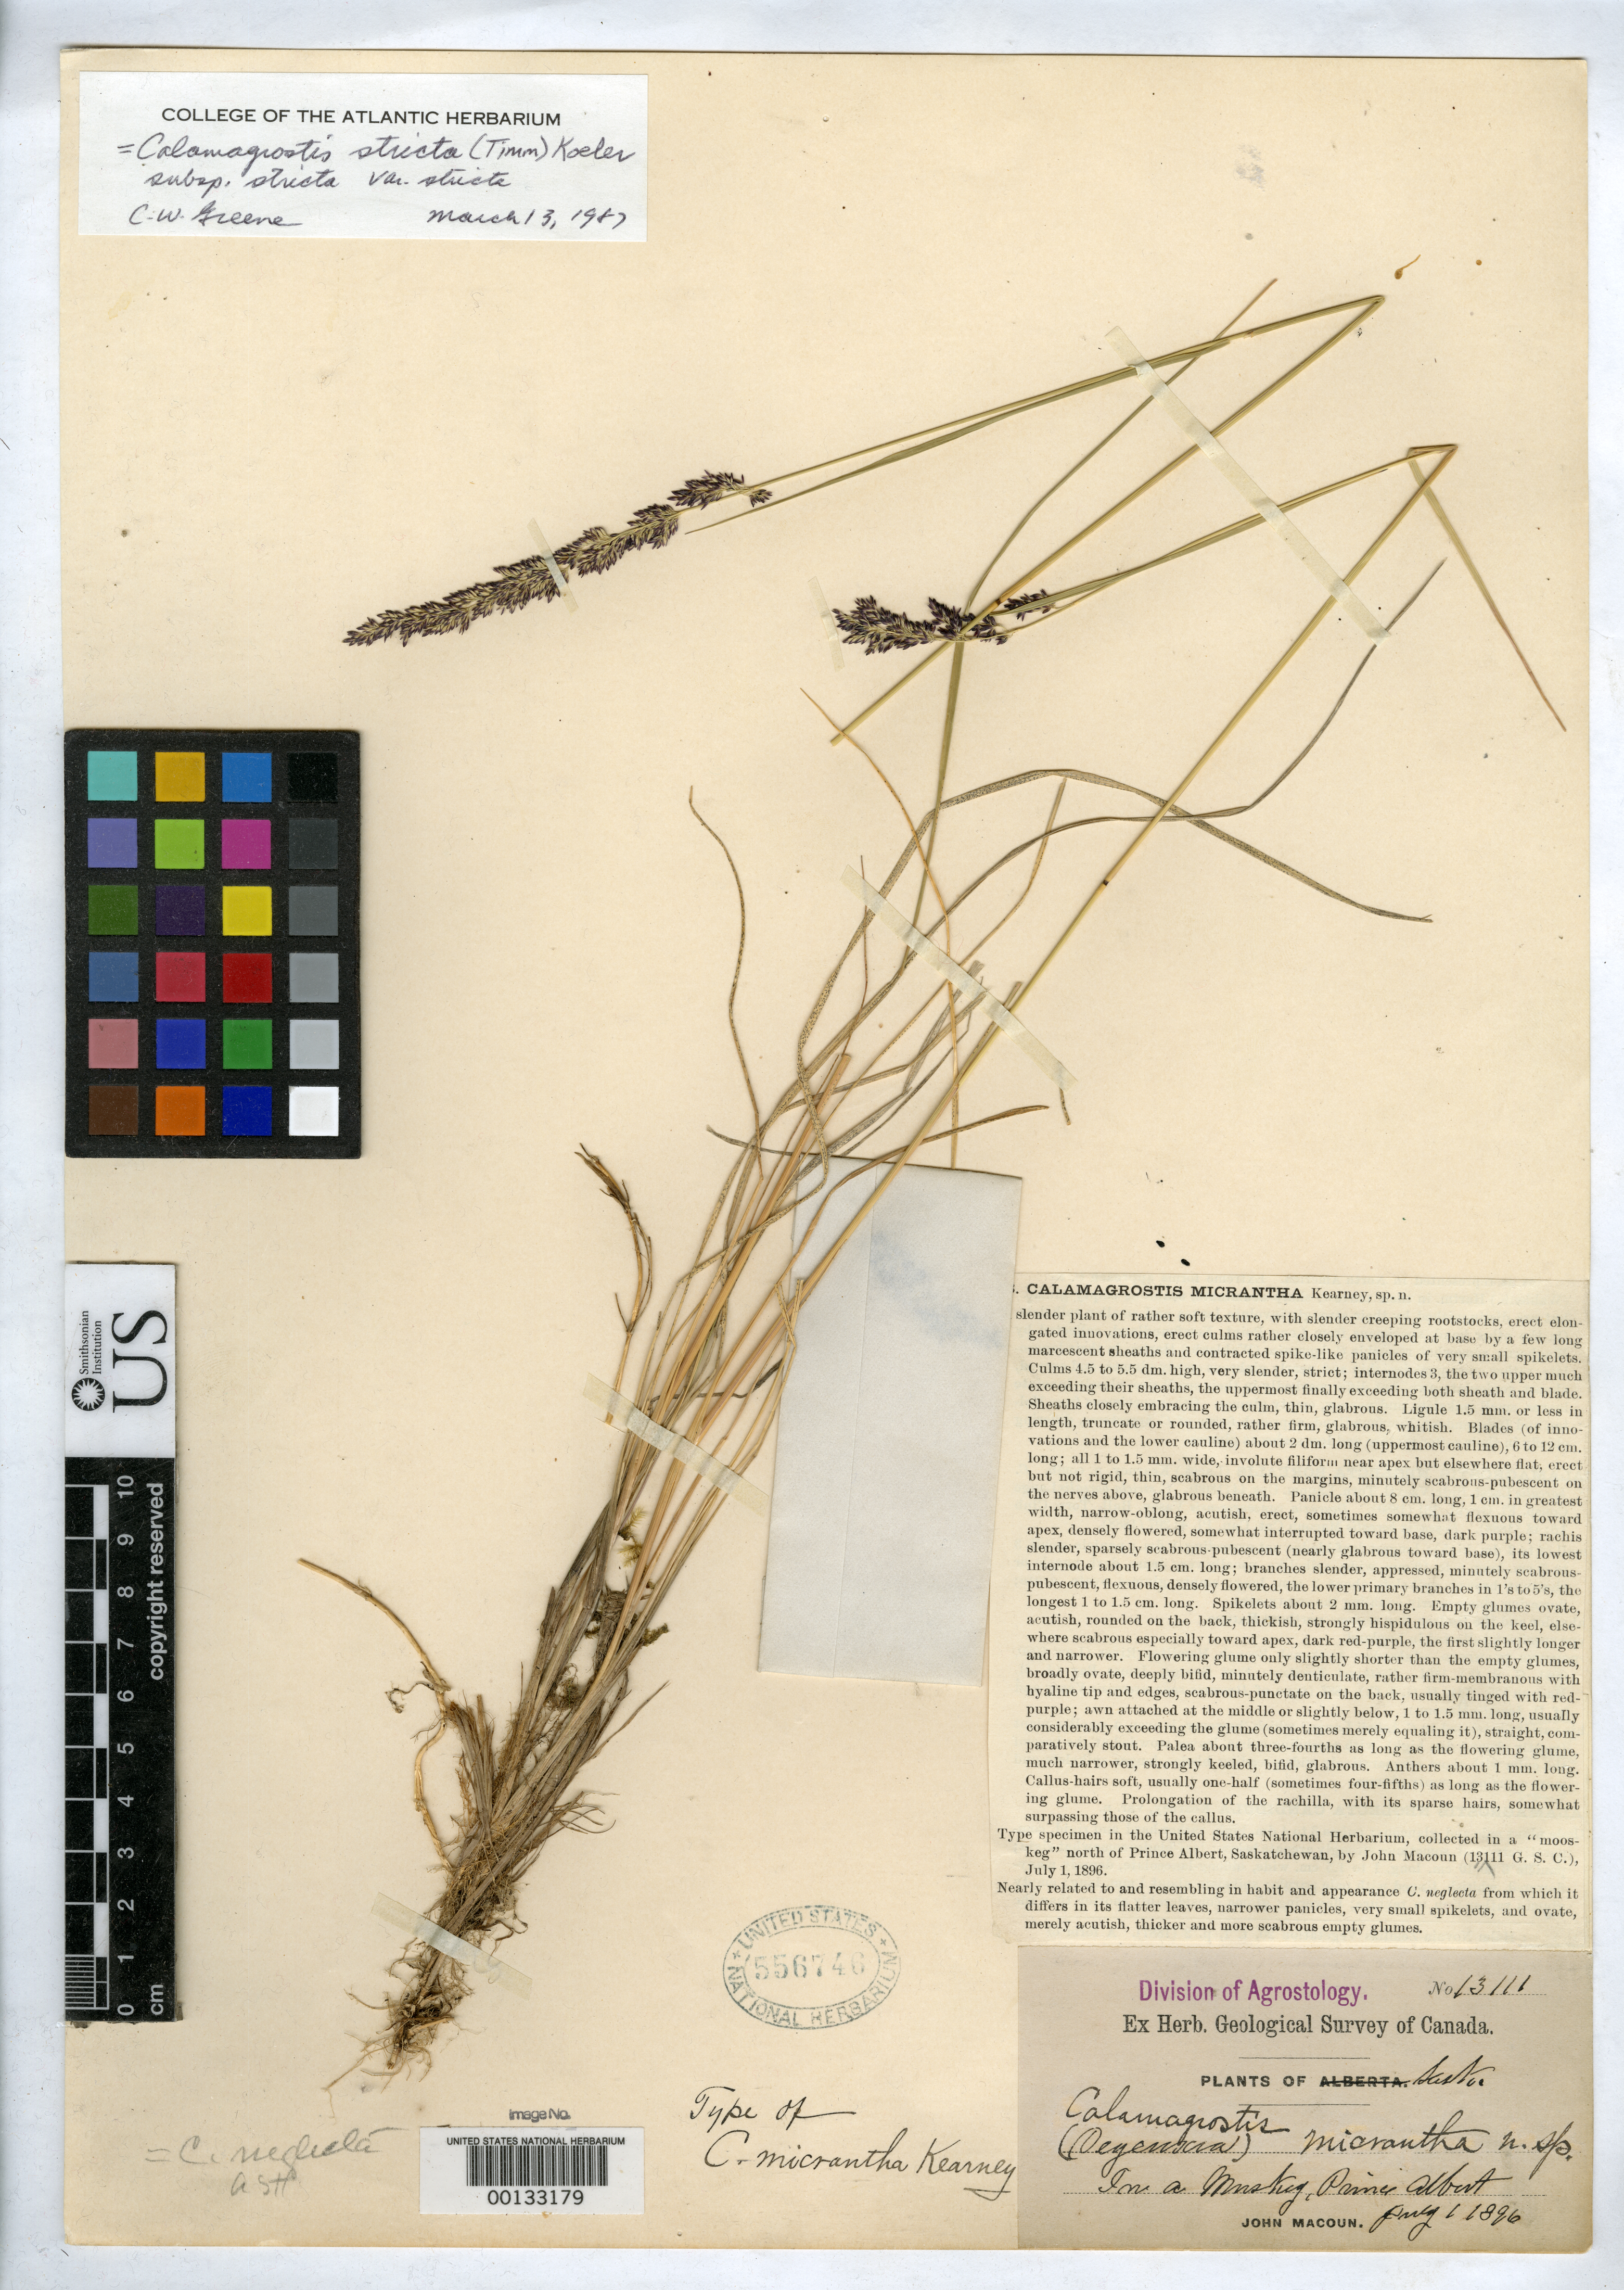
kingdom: Plantae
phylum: Tracheophyta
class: Liliopsida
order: Poales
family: Poaceae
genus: Calamagrostis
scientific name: Calamagrostis micrantha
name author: Kearney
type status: Holotype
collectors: J. Macoun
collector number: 13111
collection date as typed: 01 Jul 1896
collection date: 1896-07-01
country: Canada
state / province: Saskatchewan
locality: N of Prince Albert.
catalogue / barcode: US 556746